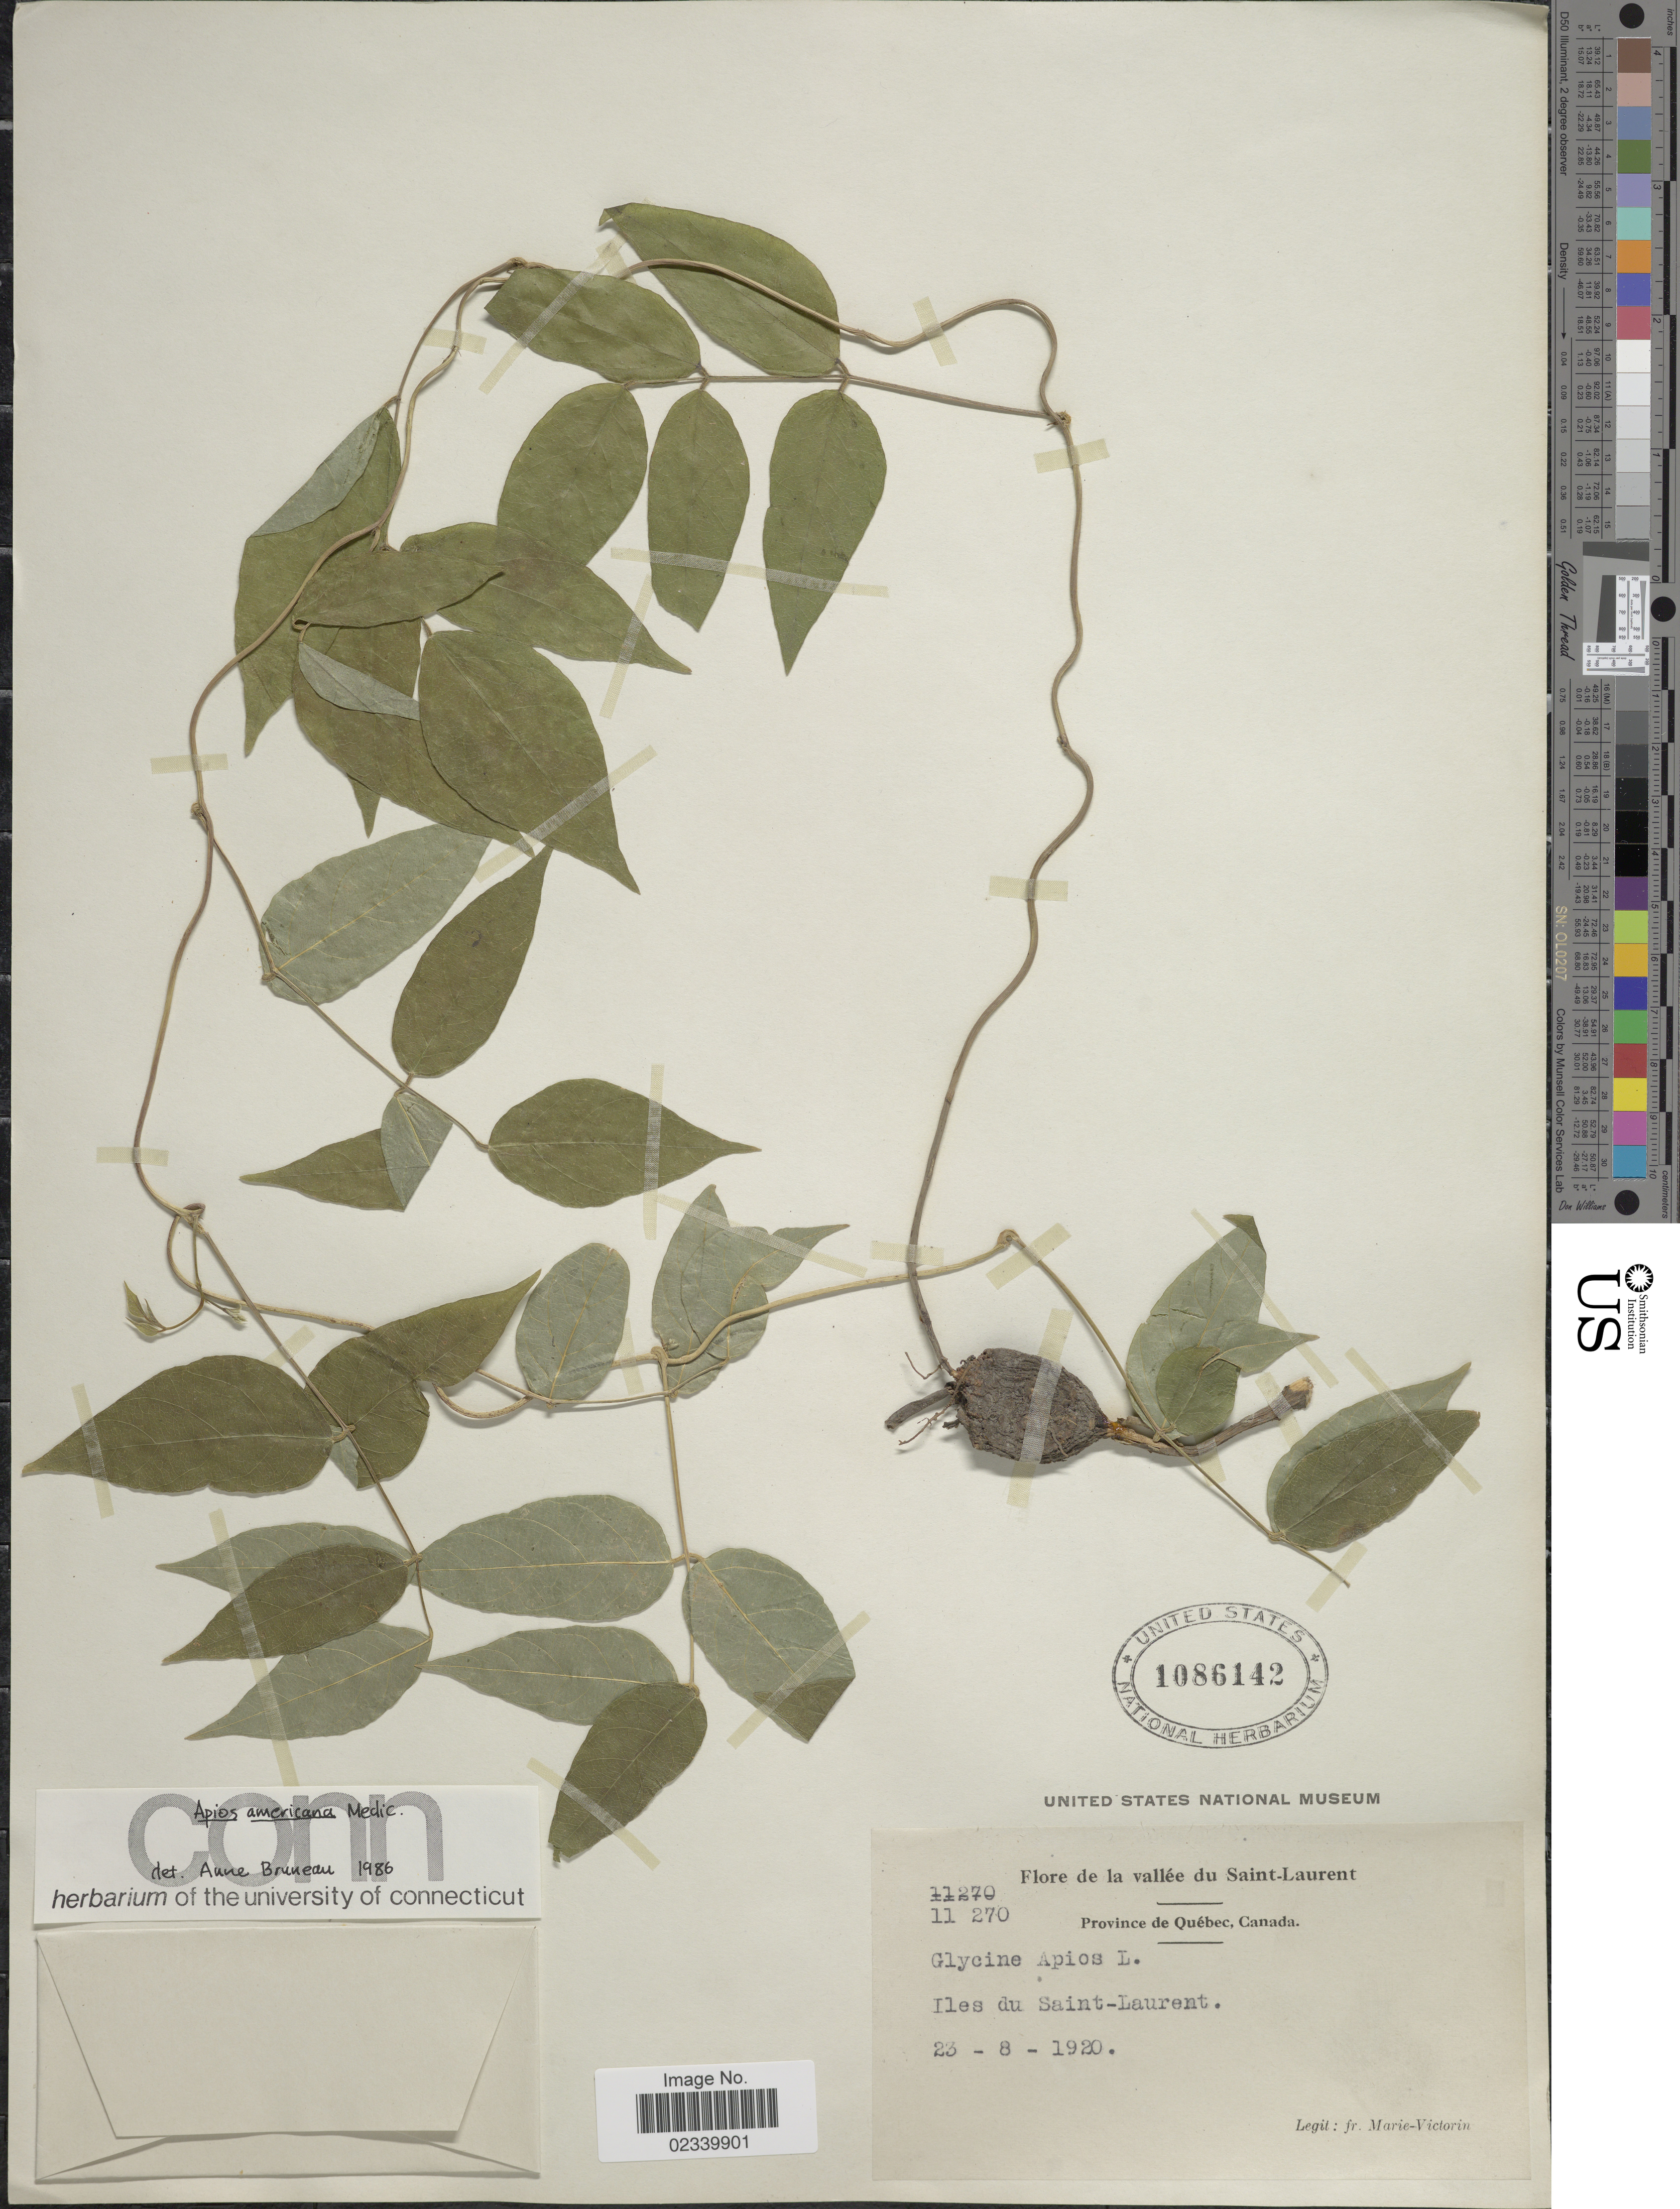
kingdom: Plantae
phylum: Tracheophyta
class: Magnoliopsida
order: Fabales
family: Fabaceae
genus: Apios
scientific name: Apios americana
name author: Medik.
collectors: Fr. Marie-Victorin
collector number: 11270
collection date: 1920-08-23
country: Canada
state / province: Quebec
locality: De la vallée du Saint-Laurent, Iles du Saint-Laurent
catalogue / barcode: US 1086142